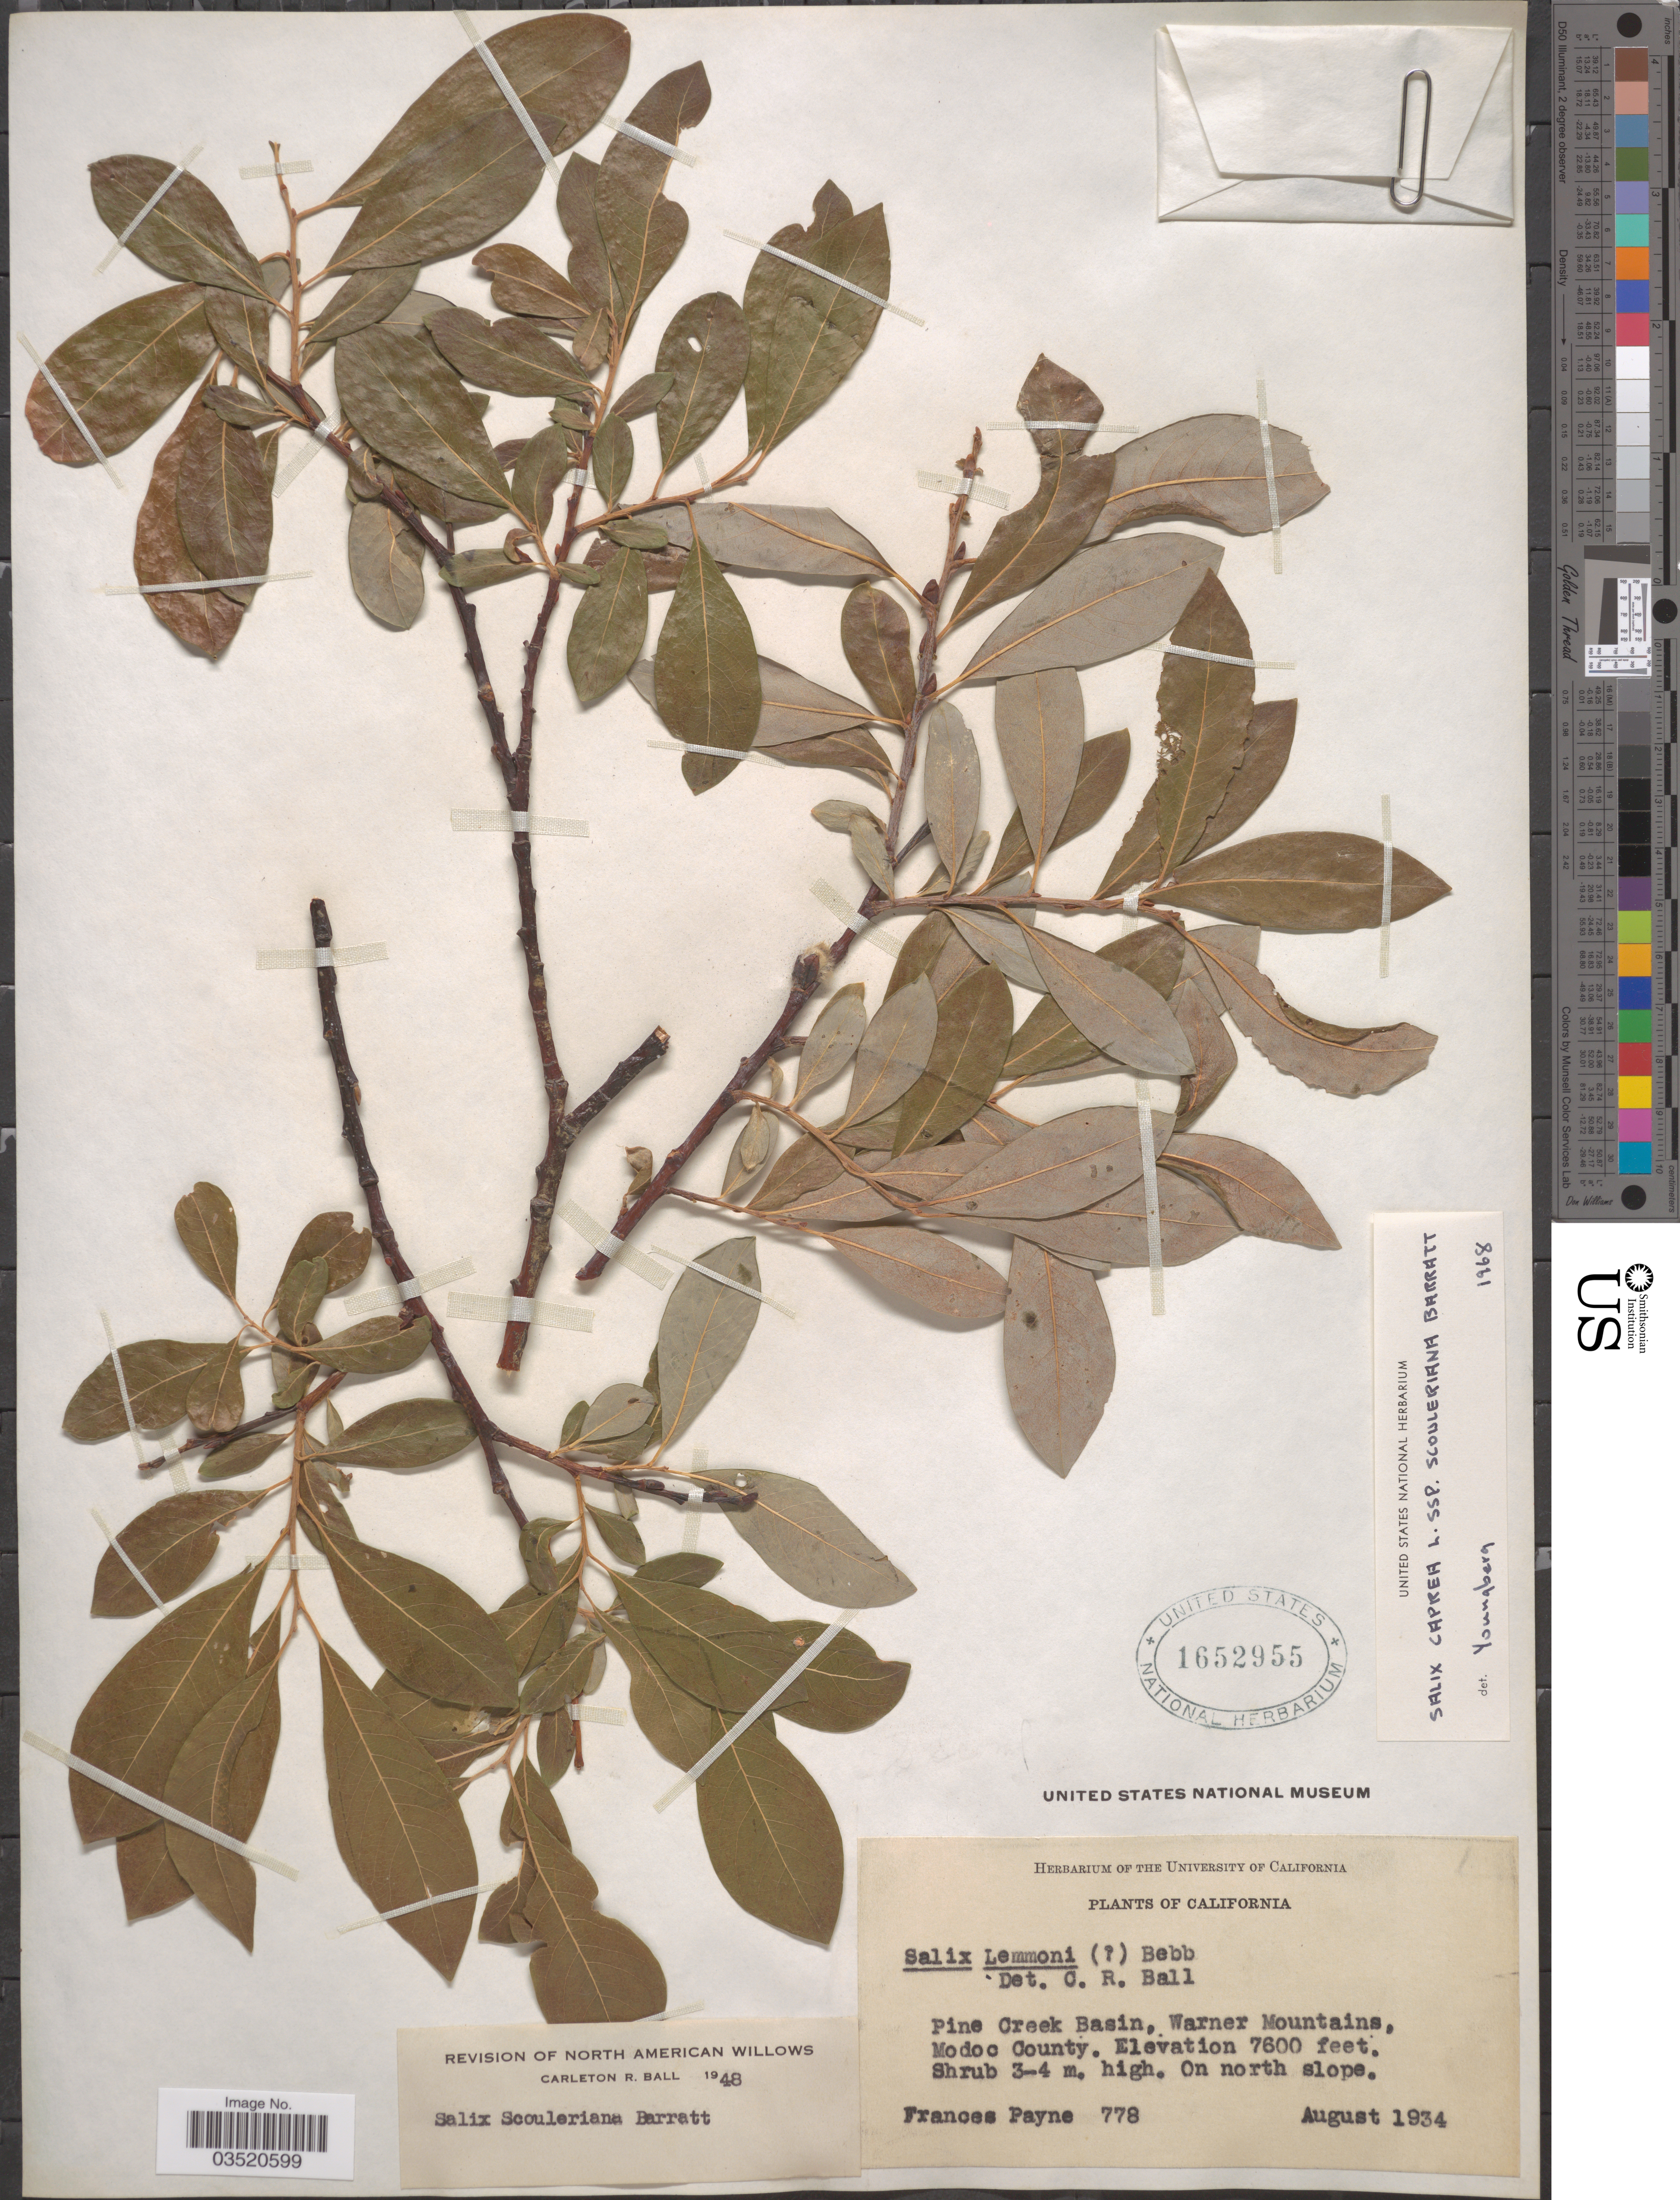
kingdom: Plantae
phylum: Tracheophyta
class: Magnoliopsida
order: Malpighiales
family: Salicaceae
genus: Salix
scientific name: Salix scouleriana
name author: Barratt ex Hook.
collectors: F. Payne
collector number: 778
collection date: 1934-08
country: United States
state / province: California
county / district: Modoc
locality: Pine Creek Basin, Warner Mountains, Modoc County. On north slope.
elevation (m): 2316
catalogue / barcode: US 1652955